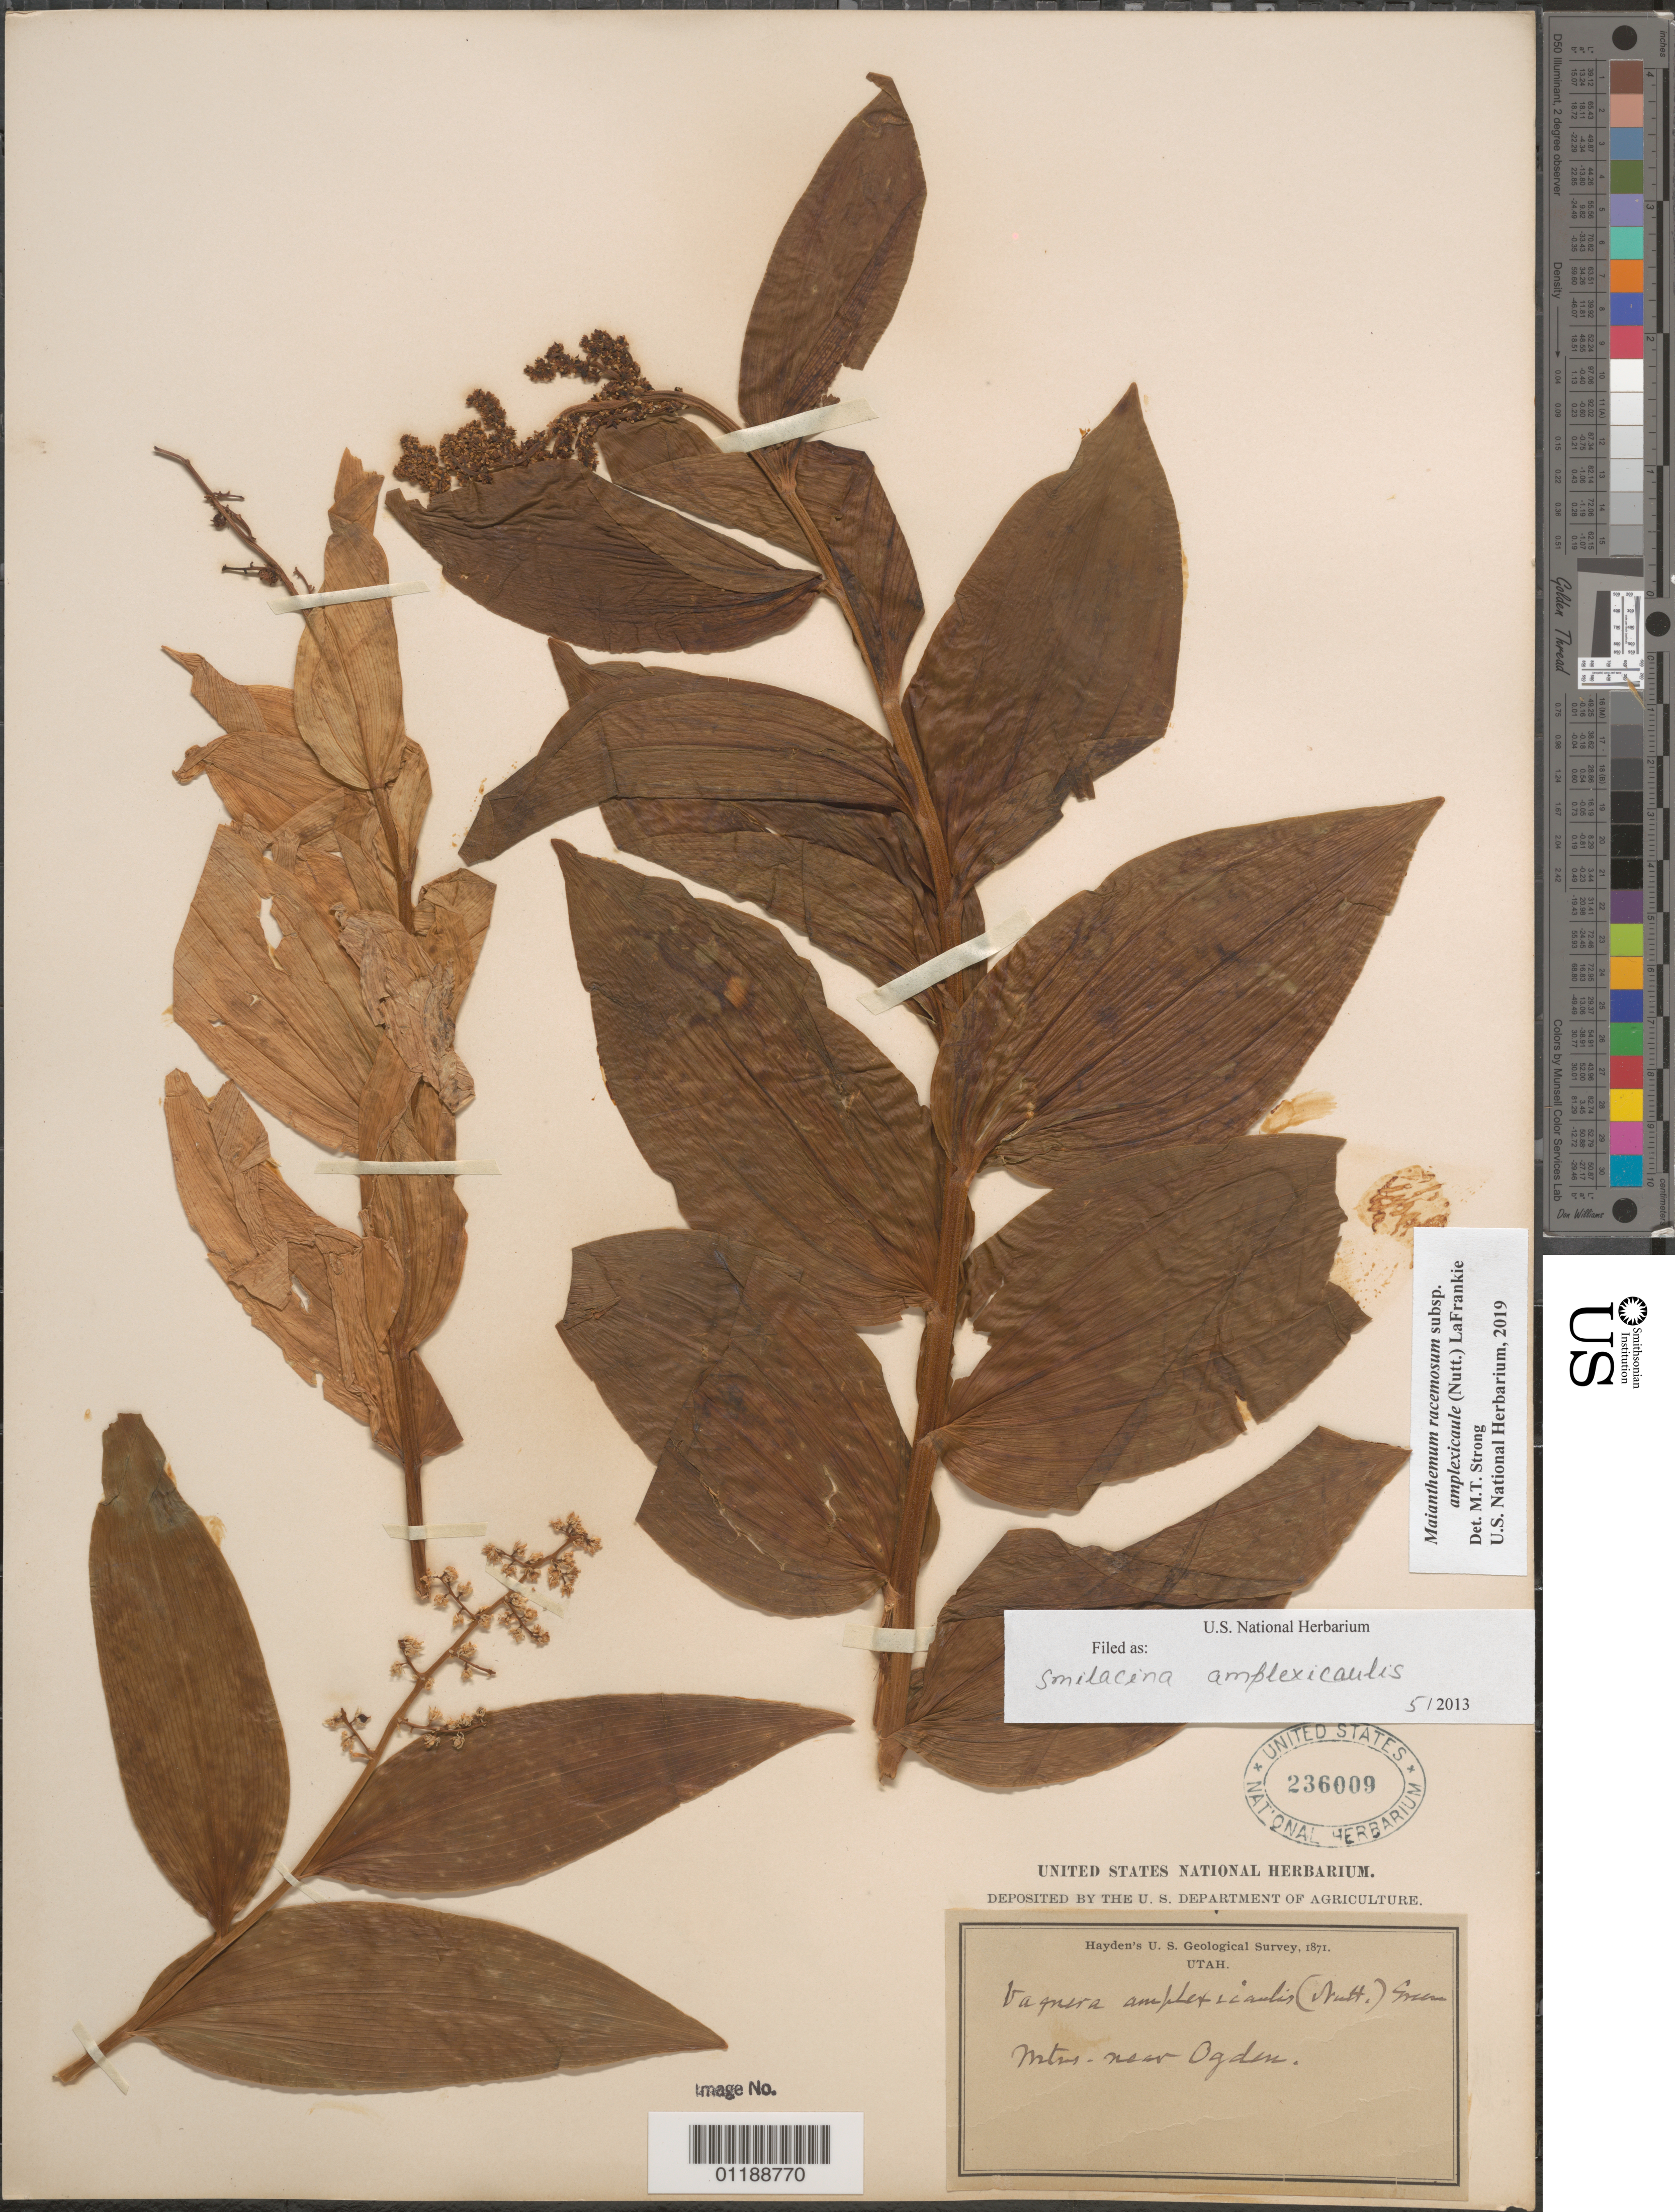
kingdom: Plantae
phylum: Tracheophyta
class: Liliopsida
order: Asparagales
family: Asparagaceae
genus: Maianthemum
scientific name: Maianthemum racemosum subsp. amplexicaule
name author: (Nutt.) LaFrankie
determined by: Strong, M. T., (US), Smithsonian Institution - National Museum of Natural History (UNITED STATES)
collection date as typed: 1871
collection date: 1871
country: United States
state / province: Utah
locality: Near Ogden.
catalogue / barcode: US 236009